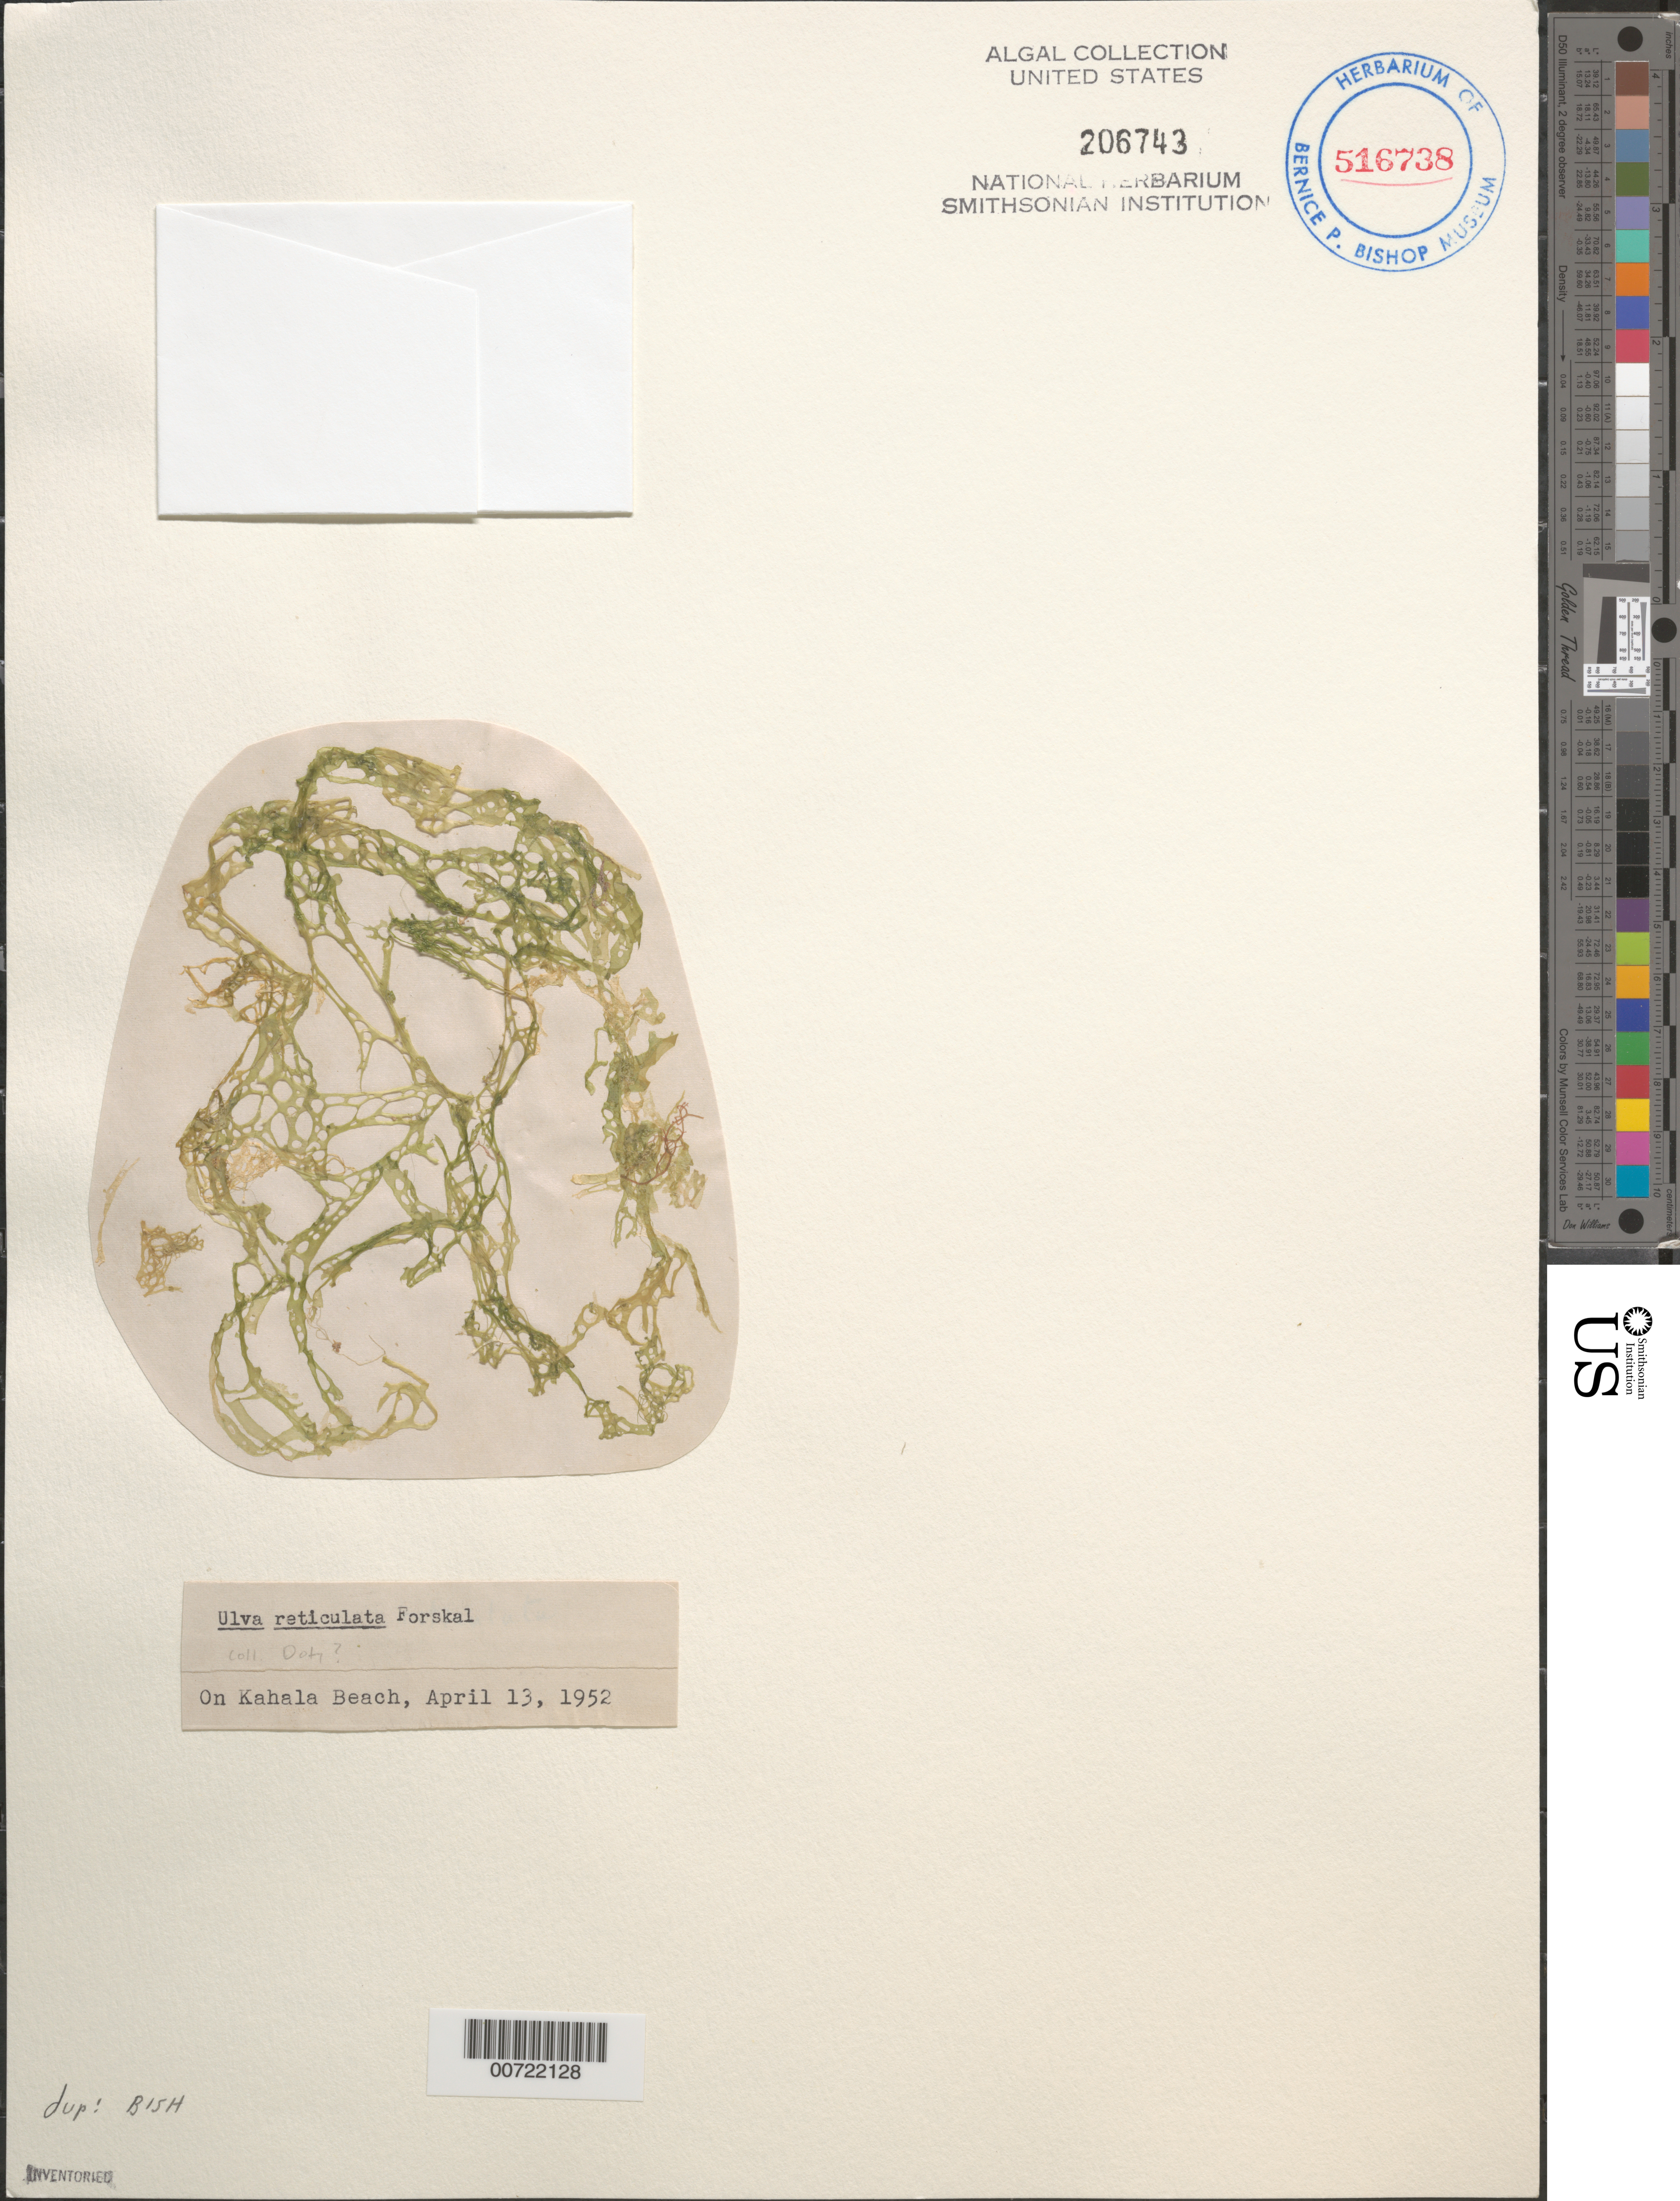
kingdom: Plantae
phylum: Chlorophyta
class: Ulvophyceae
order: Ulvales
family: Ulvaceae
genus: Ulva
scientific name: Ulva reticulata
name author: Forssk.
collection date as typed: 13 Apr 1952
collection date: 1952-04-13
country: United States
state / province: Hawaii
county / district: Honolulu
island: Oahu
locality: Kahala Beach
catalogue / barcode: US 206743